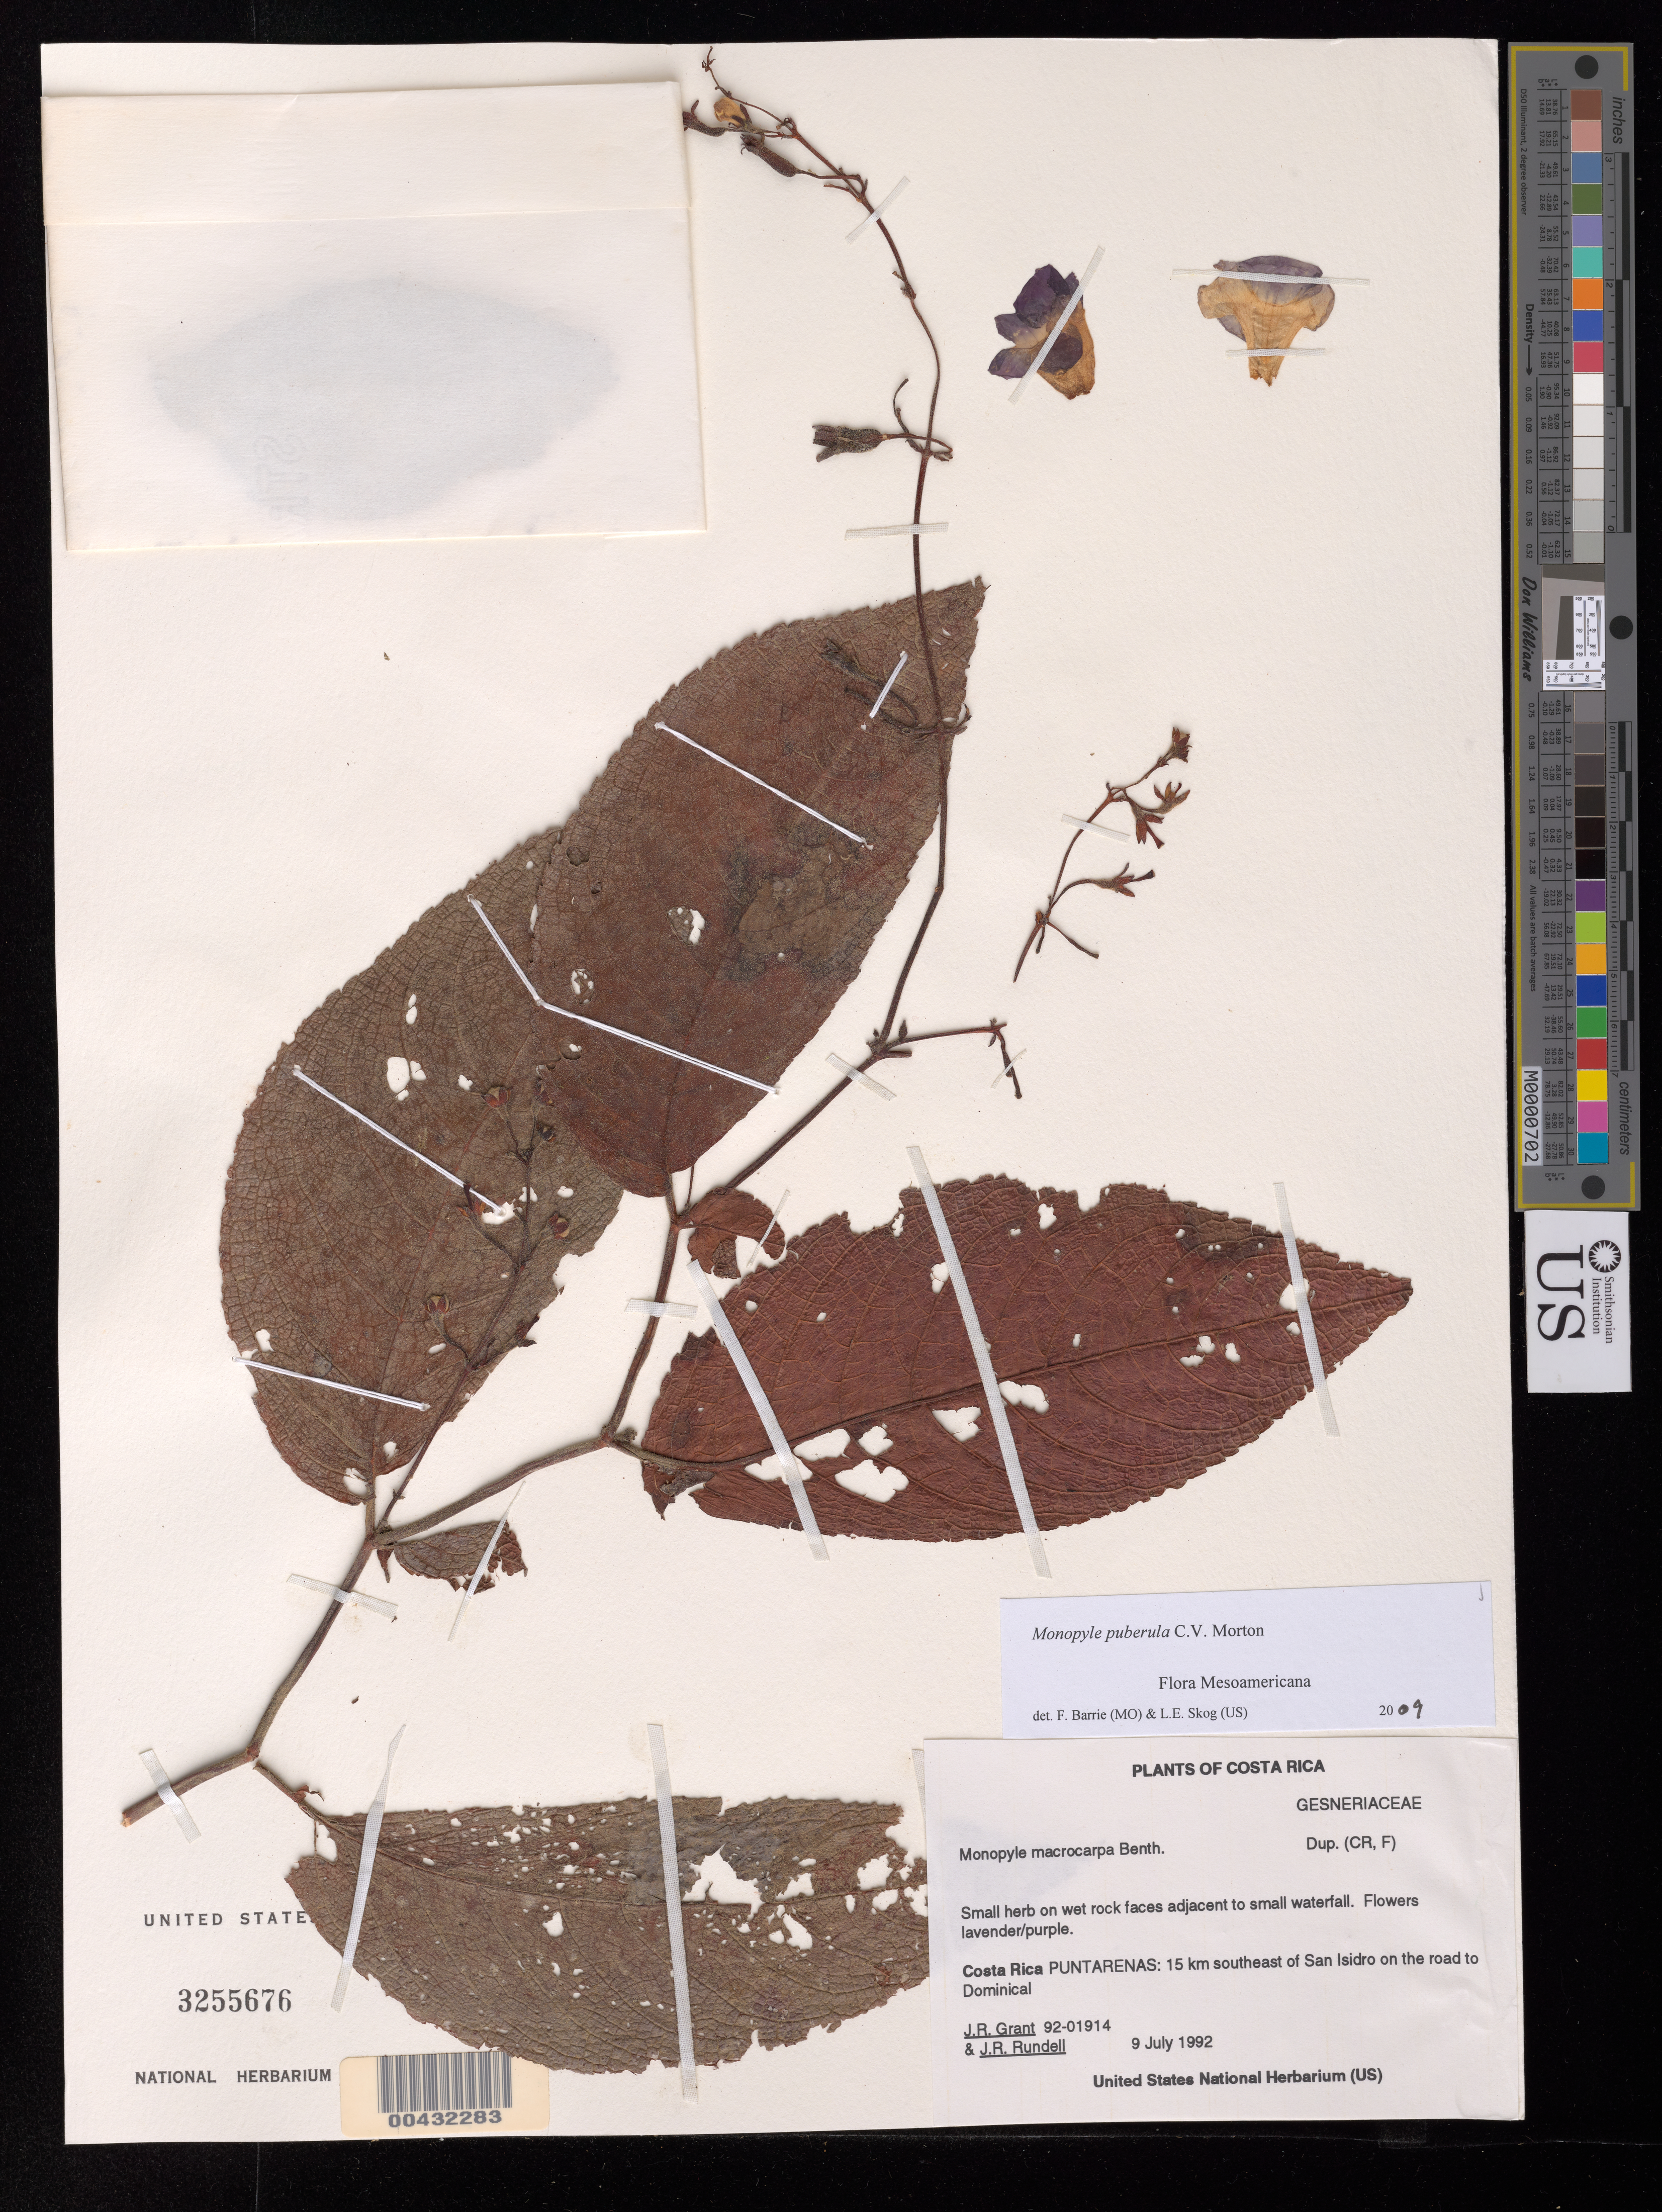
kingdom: Plantae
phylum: Tracheophyta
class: Magnoliopsida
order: Lamiales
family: Gesneriaceae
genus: Monopyle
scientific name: Monopyle puberula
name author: C.V. Morton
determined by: Barrie, F. R.; Skog, Laurence E.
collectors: J. R. Grant & J. R. Rundell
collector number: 9201914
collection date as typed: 09 Jul 1992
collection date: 1992-07-09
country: Costa Rica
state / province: Puntarenas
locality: Puntarenas: 156 km southeast of of San Isidro on the road to Dominical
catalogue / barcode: US 3255676